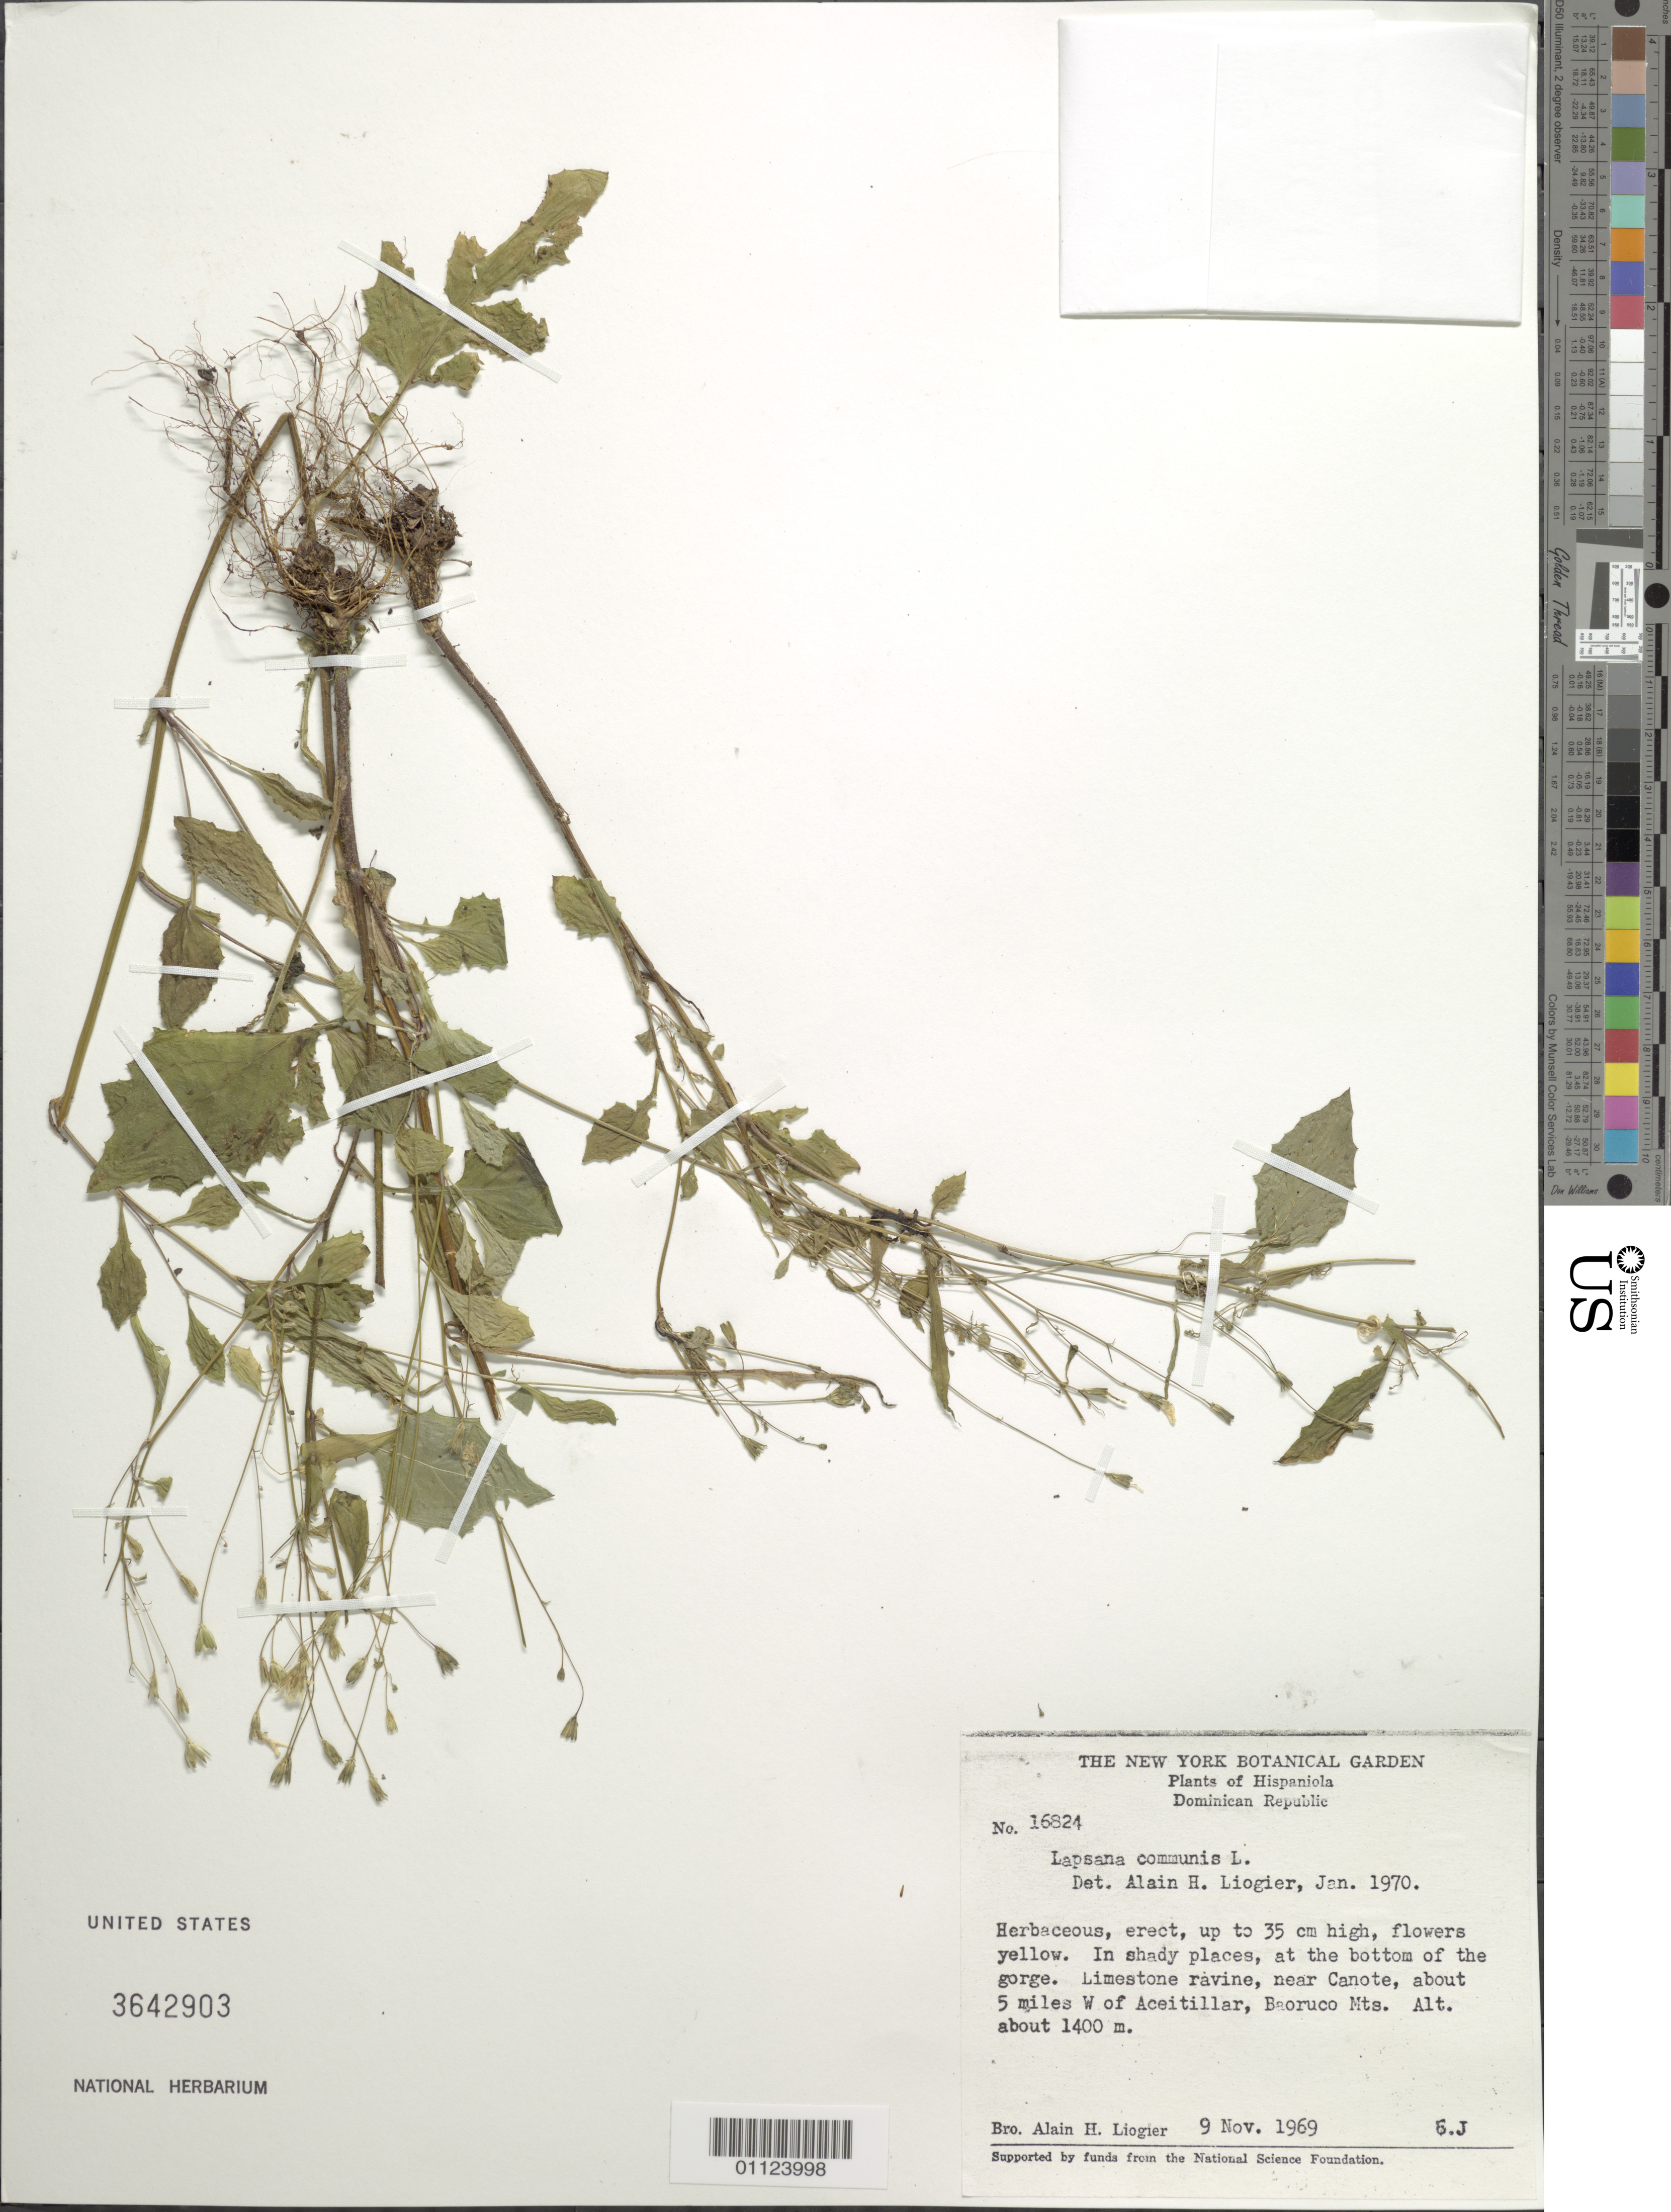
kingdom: Plantae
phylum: Tracheophyta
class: Magnoliopsida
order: Asterales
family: Asteraceae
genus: Lapsana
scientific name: Lapsana communis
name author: L.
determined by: Liogier, Alain H.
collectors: A. H. Liogier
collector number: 16824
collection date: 1969-11-09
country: Dominican Republic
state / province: Pedernales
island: Hispaniola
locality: Canote, about 5 miles W of Aceitillar, Baoruco Mts.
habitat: Limestone ravine; in shady places at the bottom of the gorge.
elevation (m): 1400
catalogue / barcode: US 3642903